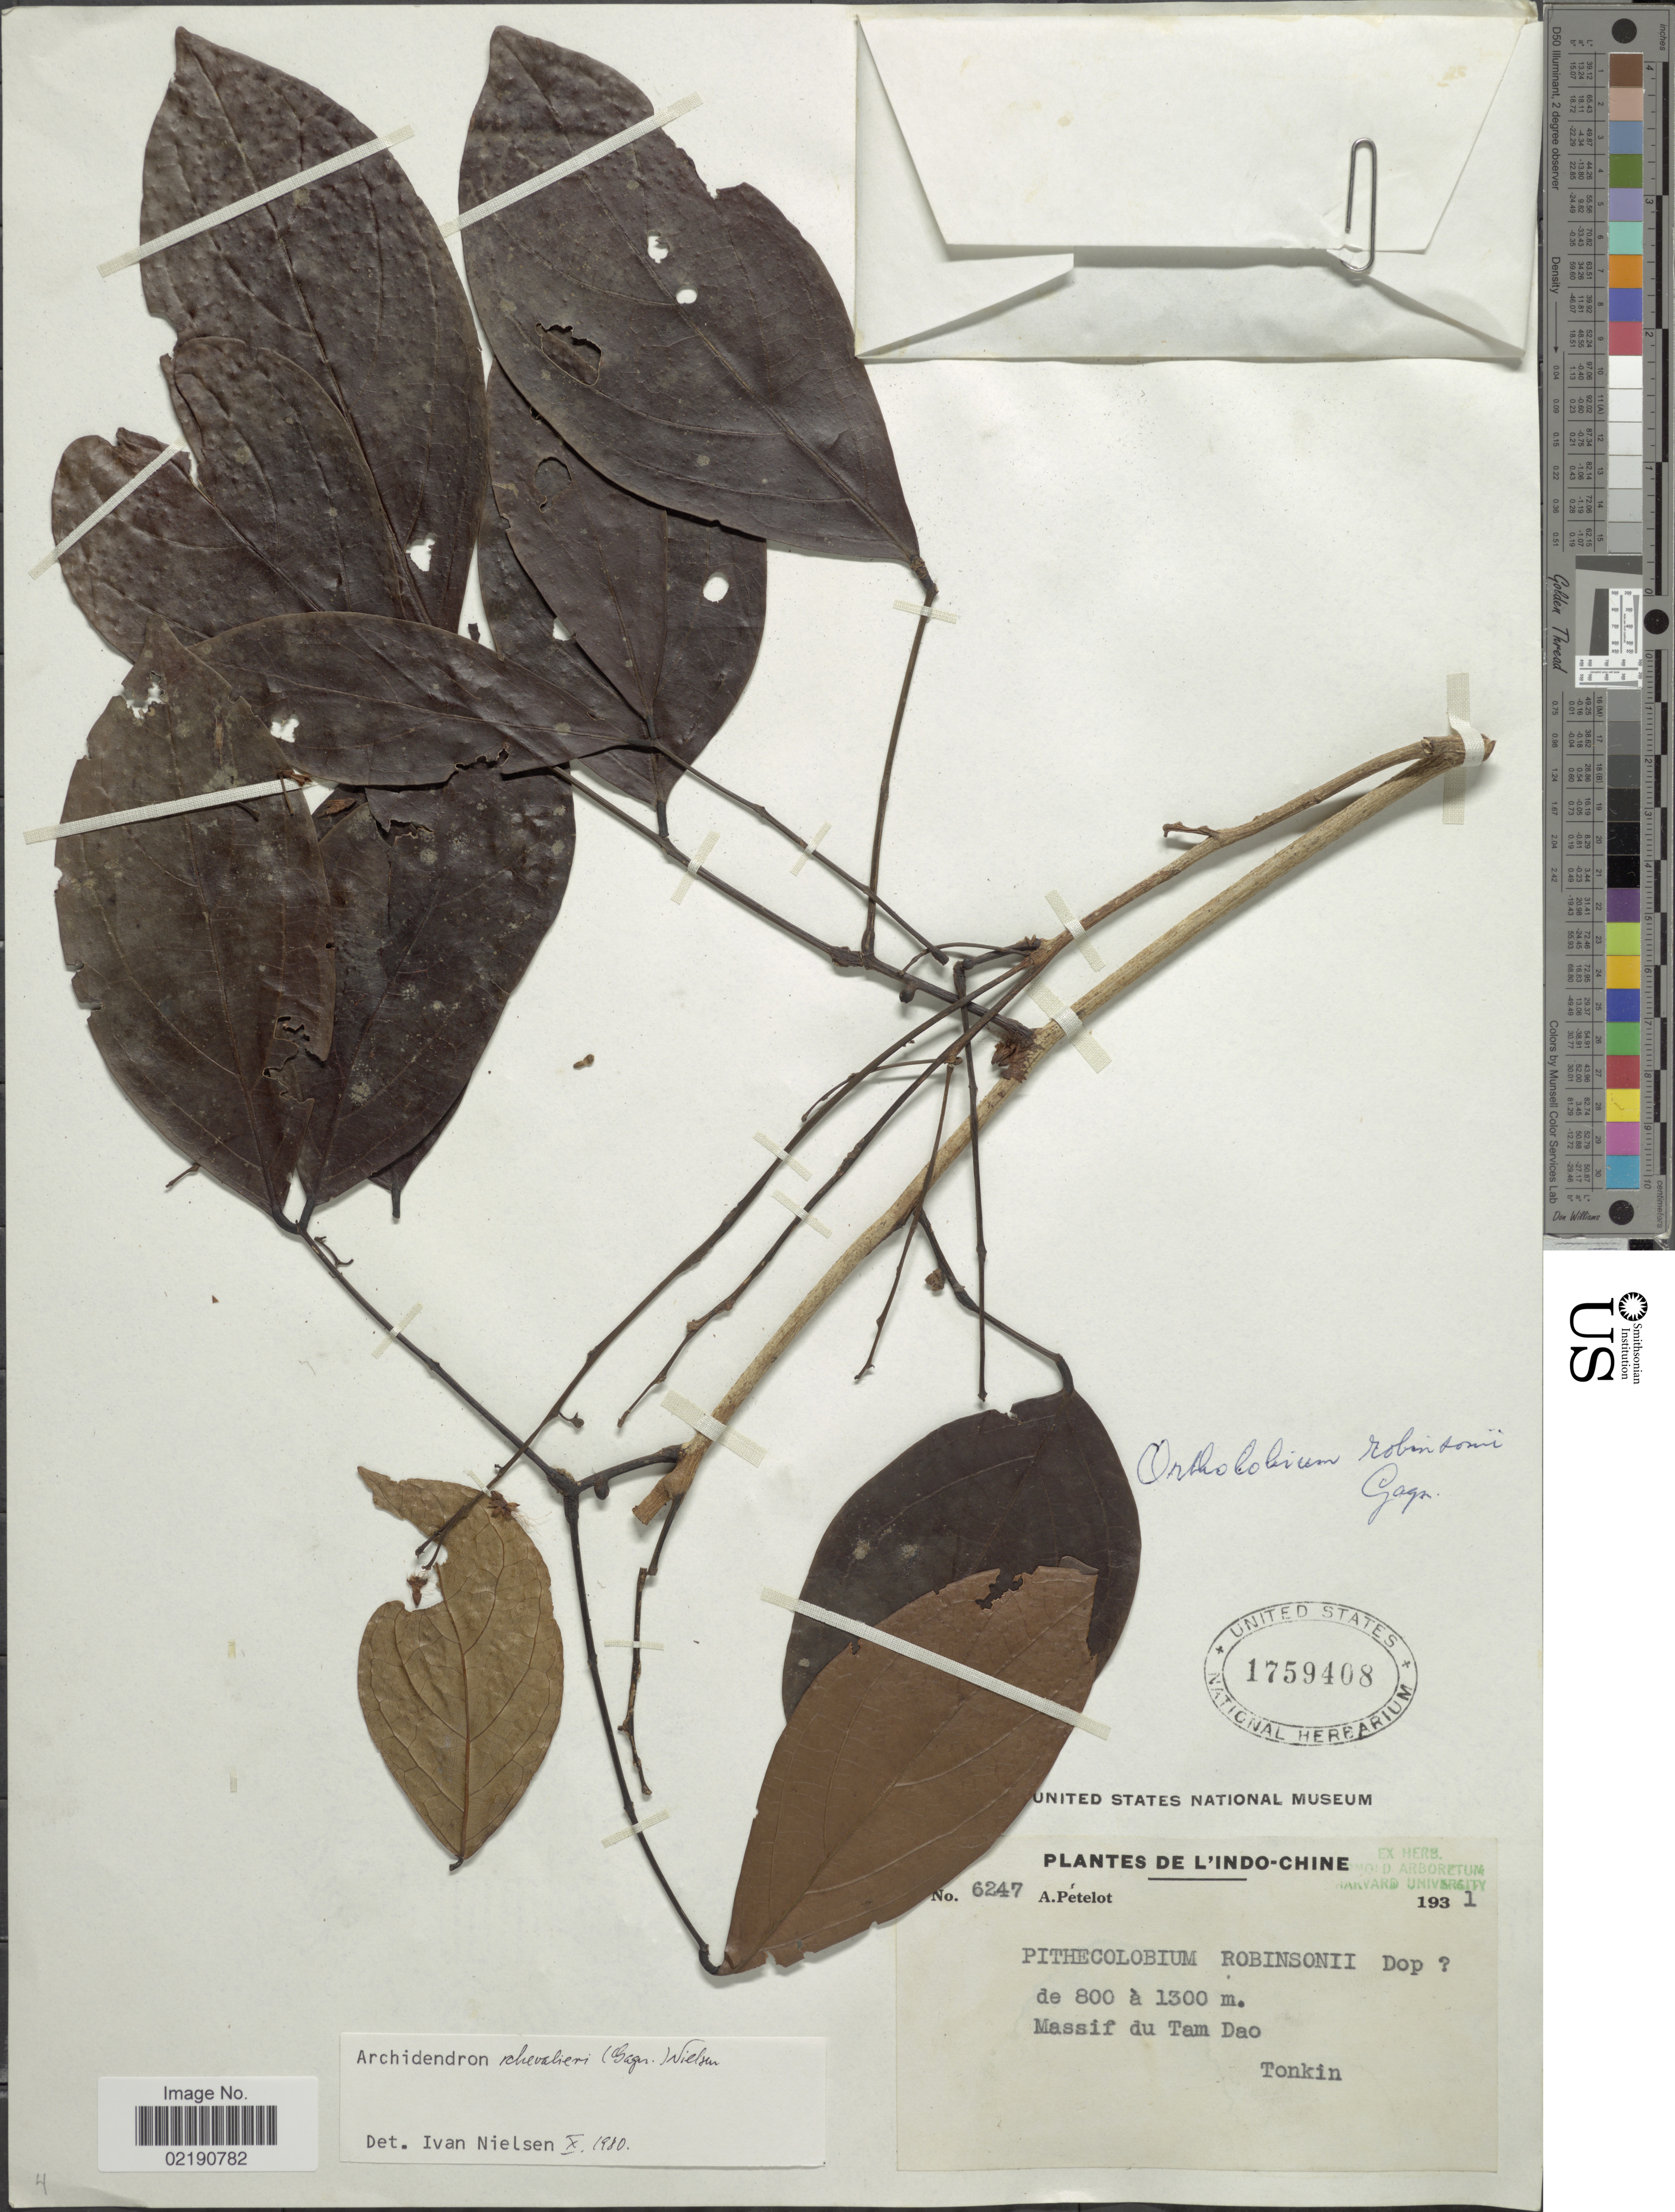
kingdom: Plantae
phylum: Tracheophyta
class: Magnoliopsida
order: Fabales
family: Fabaceae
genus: Archidendron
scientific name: Archidendron chevalieri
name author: (Kosterm.) I.C. Nielsen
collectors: A. Petelot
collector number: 6247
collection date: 1931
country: Vietnam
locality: Indo-Chine, Massif du Tam Dao, Tonkin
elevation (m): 800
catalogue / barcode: US 1759408